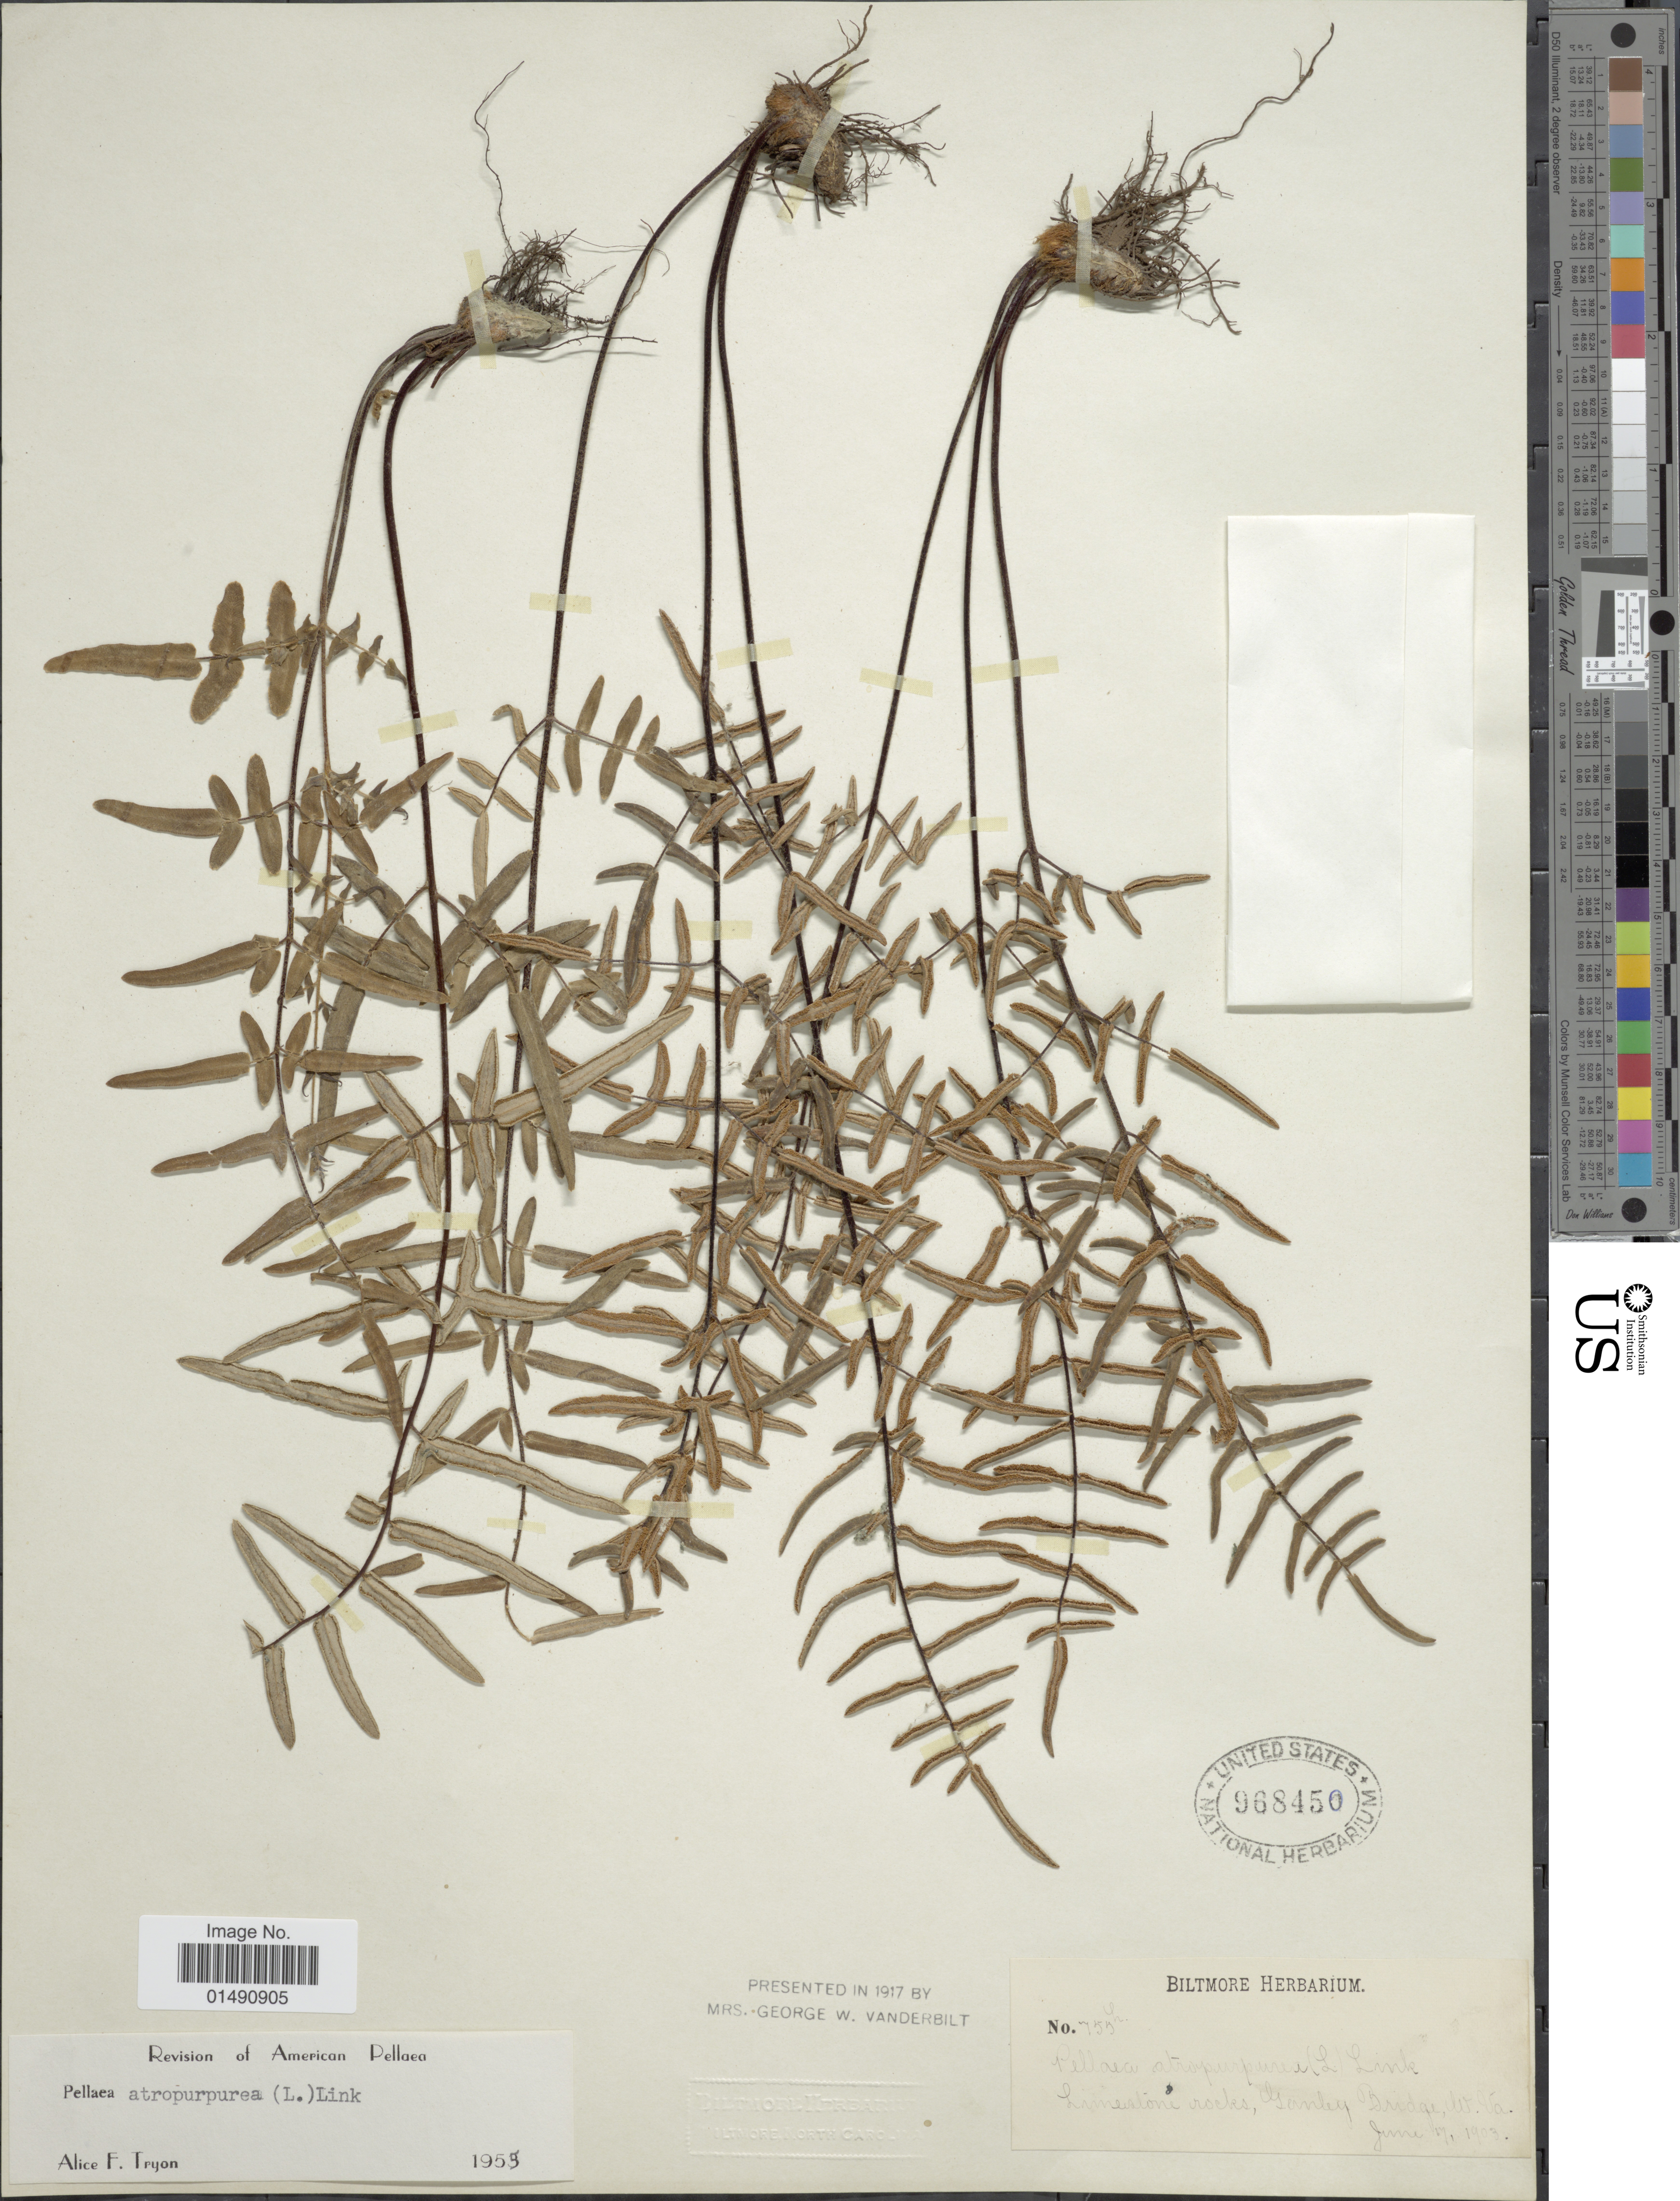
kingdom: Plantae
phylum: Tracheophyta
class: Polypodiopsida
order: Polypodiales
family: Pteridaceae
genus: Pellaea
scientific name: Pellaea atropurpurea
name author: (L.) Link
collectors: ex herb. Biltmore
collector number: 755h*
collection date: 1903-06-17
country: United States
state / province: West Virginia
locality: Gernley Bridge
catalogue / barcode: US 968450